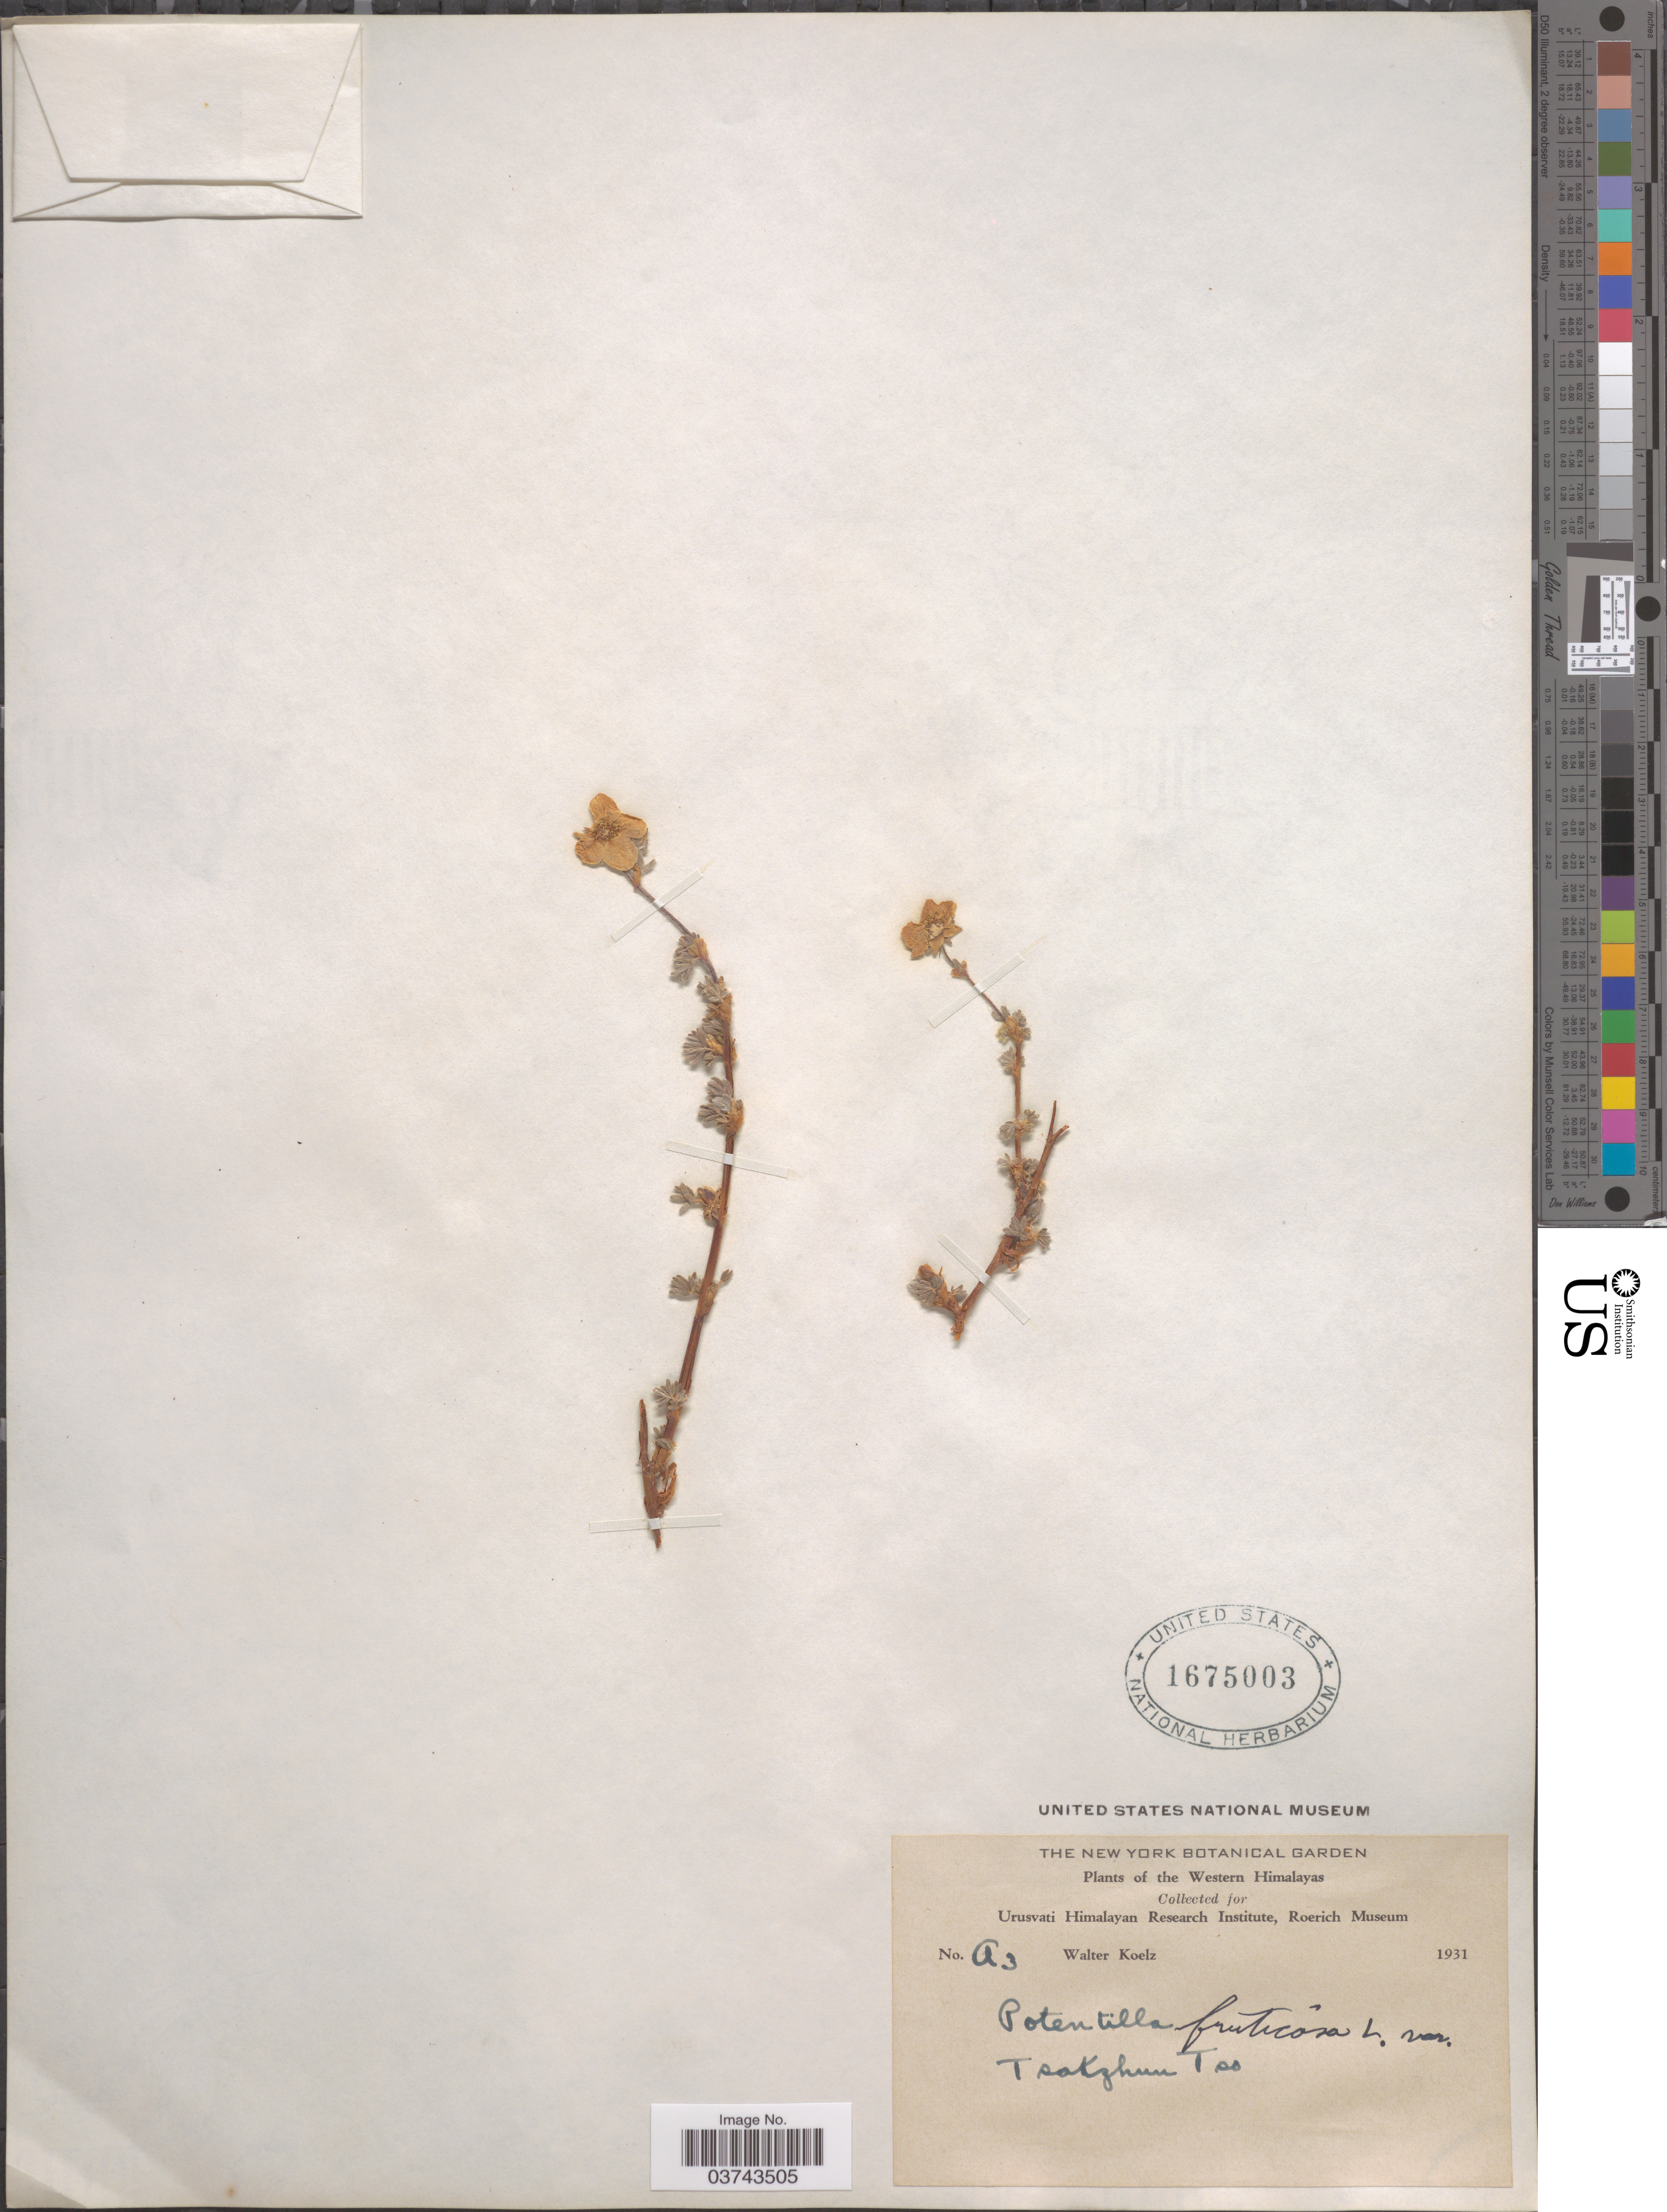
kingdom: Plantae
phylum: Tracheophyta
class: Magnoliopsida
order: Rosales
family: Rosaceae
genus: Dasiphora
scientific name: Dasiphora fruticosa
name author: (L.) Rydb.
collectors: W. N. Koelz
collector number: A3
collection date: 1931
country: India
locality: Western Himalayas. Tsakzhun Tso.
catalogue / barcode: US 1675003